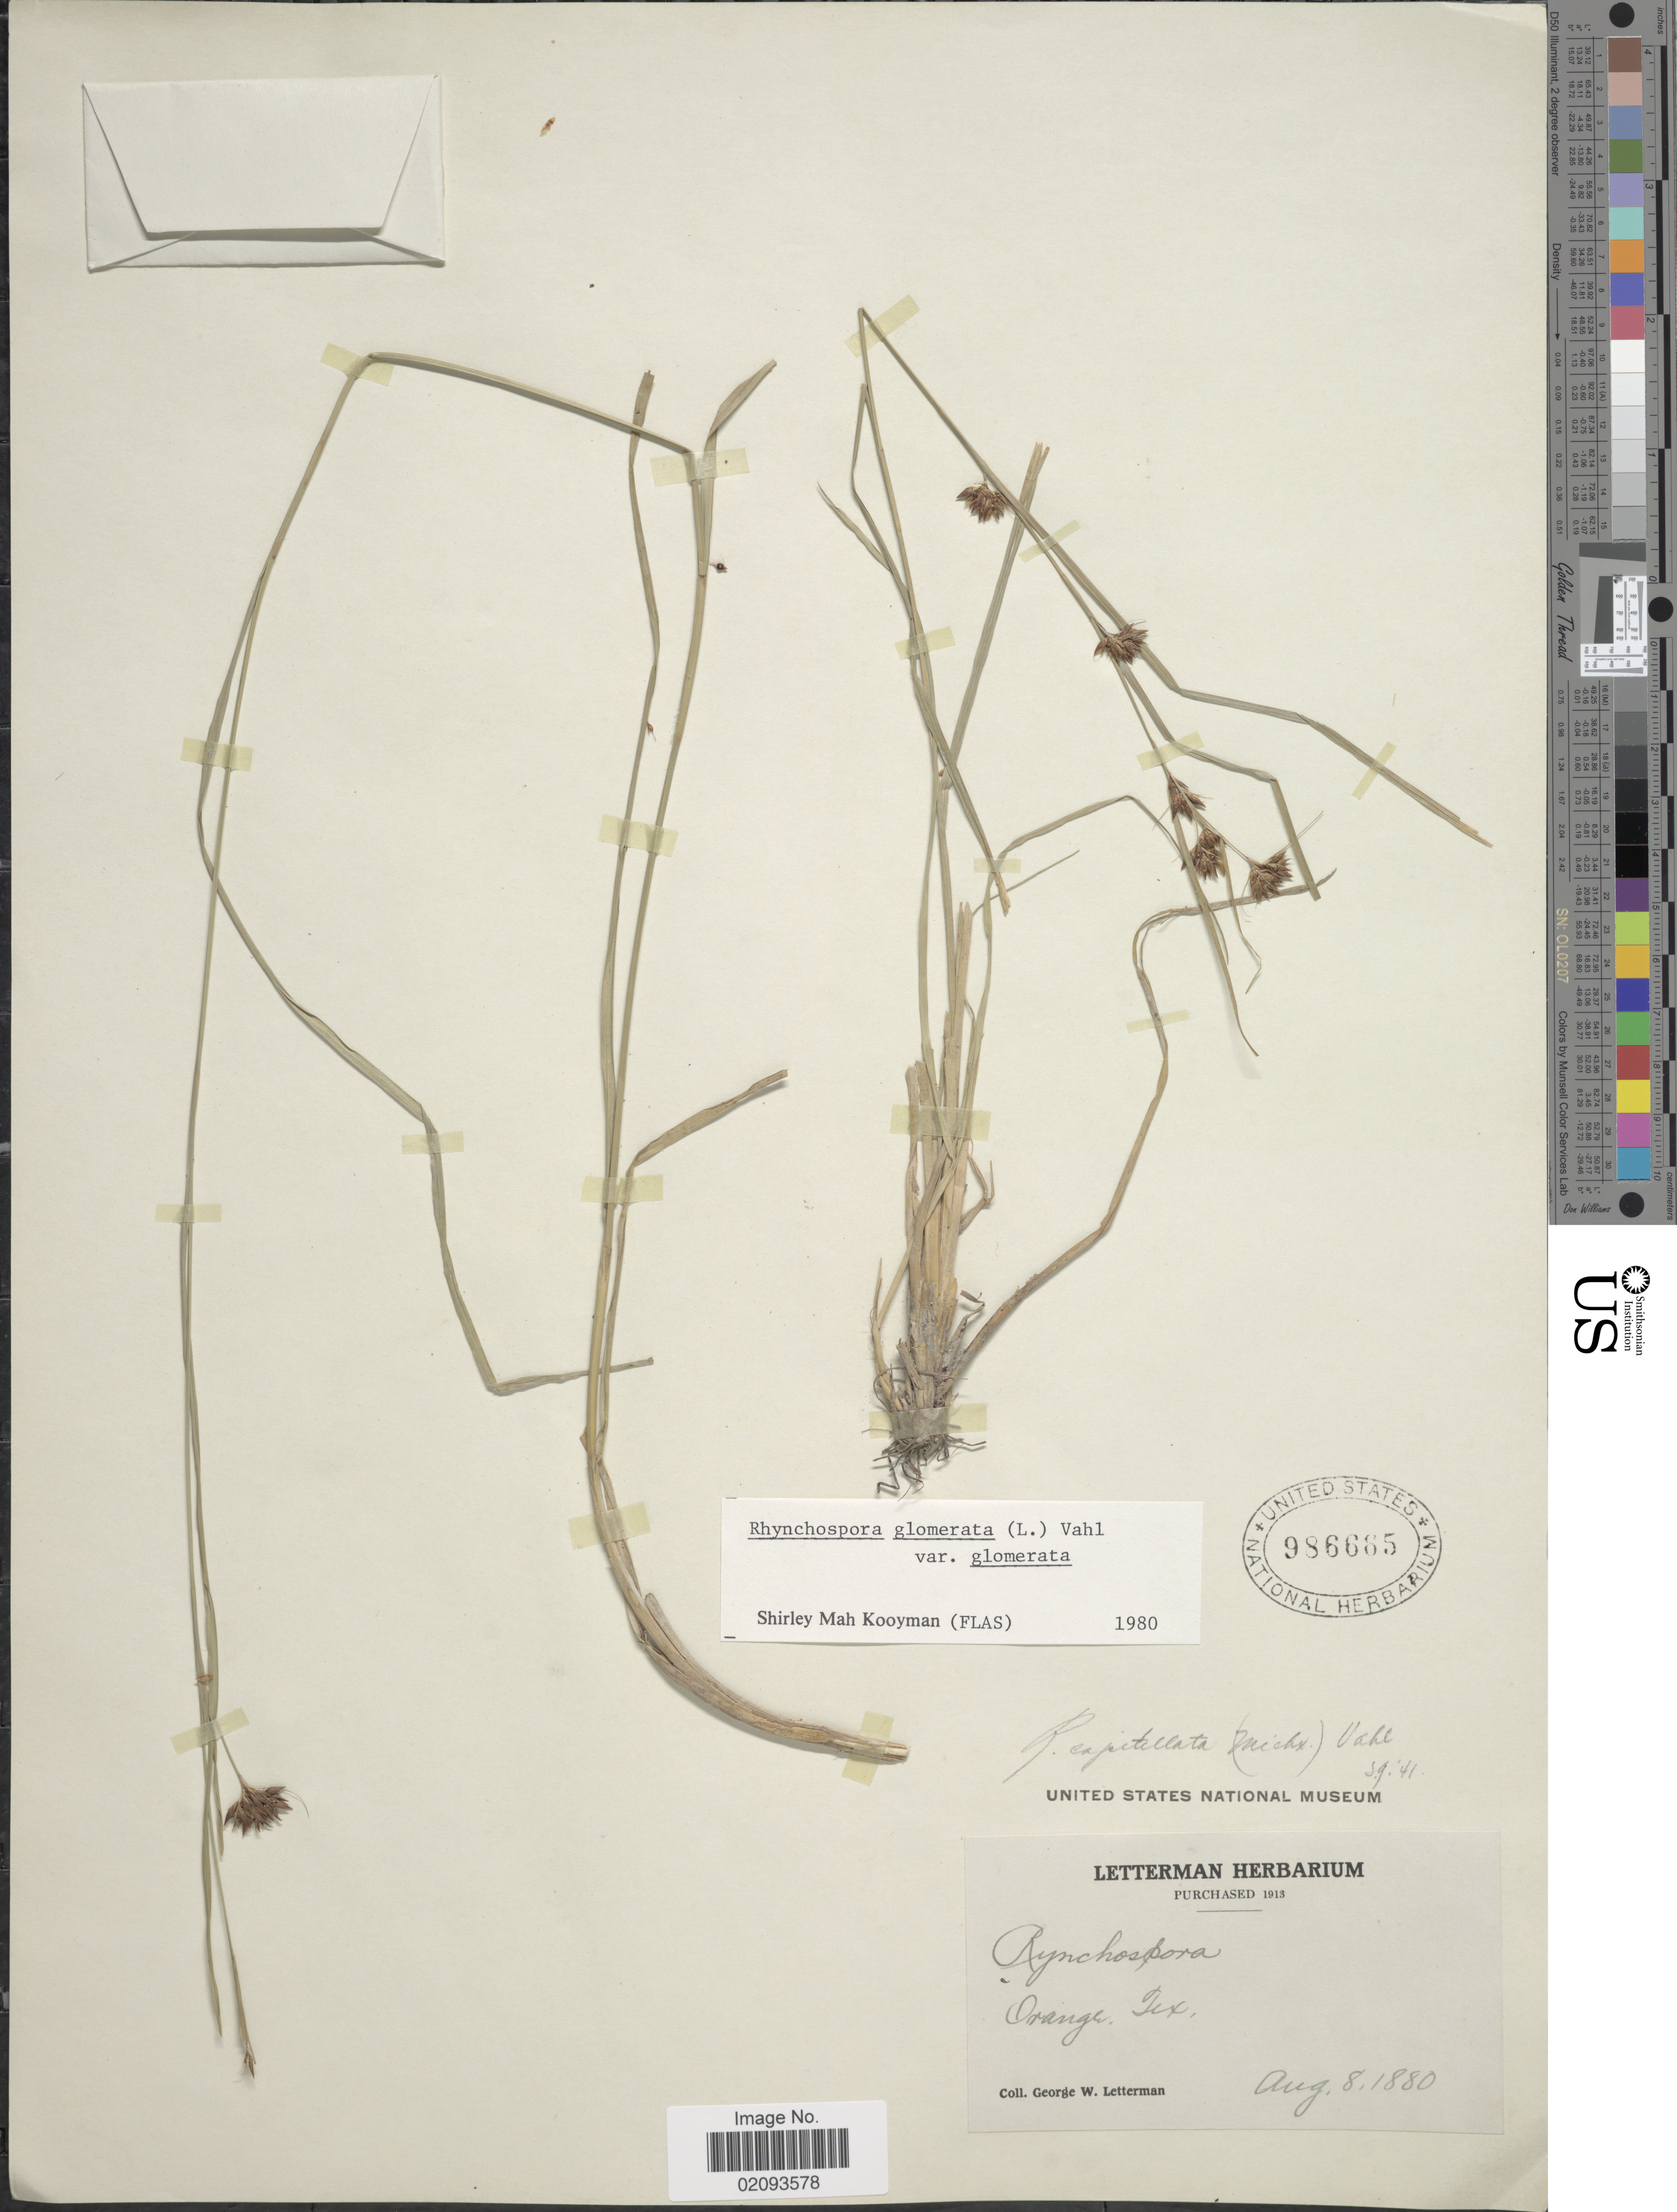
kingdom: Plantae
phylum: Tracheophyta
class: Liliopsida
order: Poales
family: Cyperaceae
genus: Rhynchospora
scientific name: Rhynchospora glomerata var. glomerata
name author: (L.) Vahl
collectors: G. W. Letterman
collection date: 1880-08-08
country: United States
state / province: Texas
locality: Orange, Tex.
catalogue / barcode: US 986665